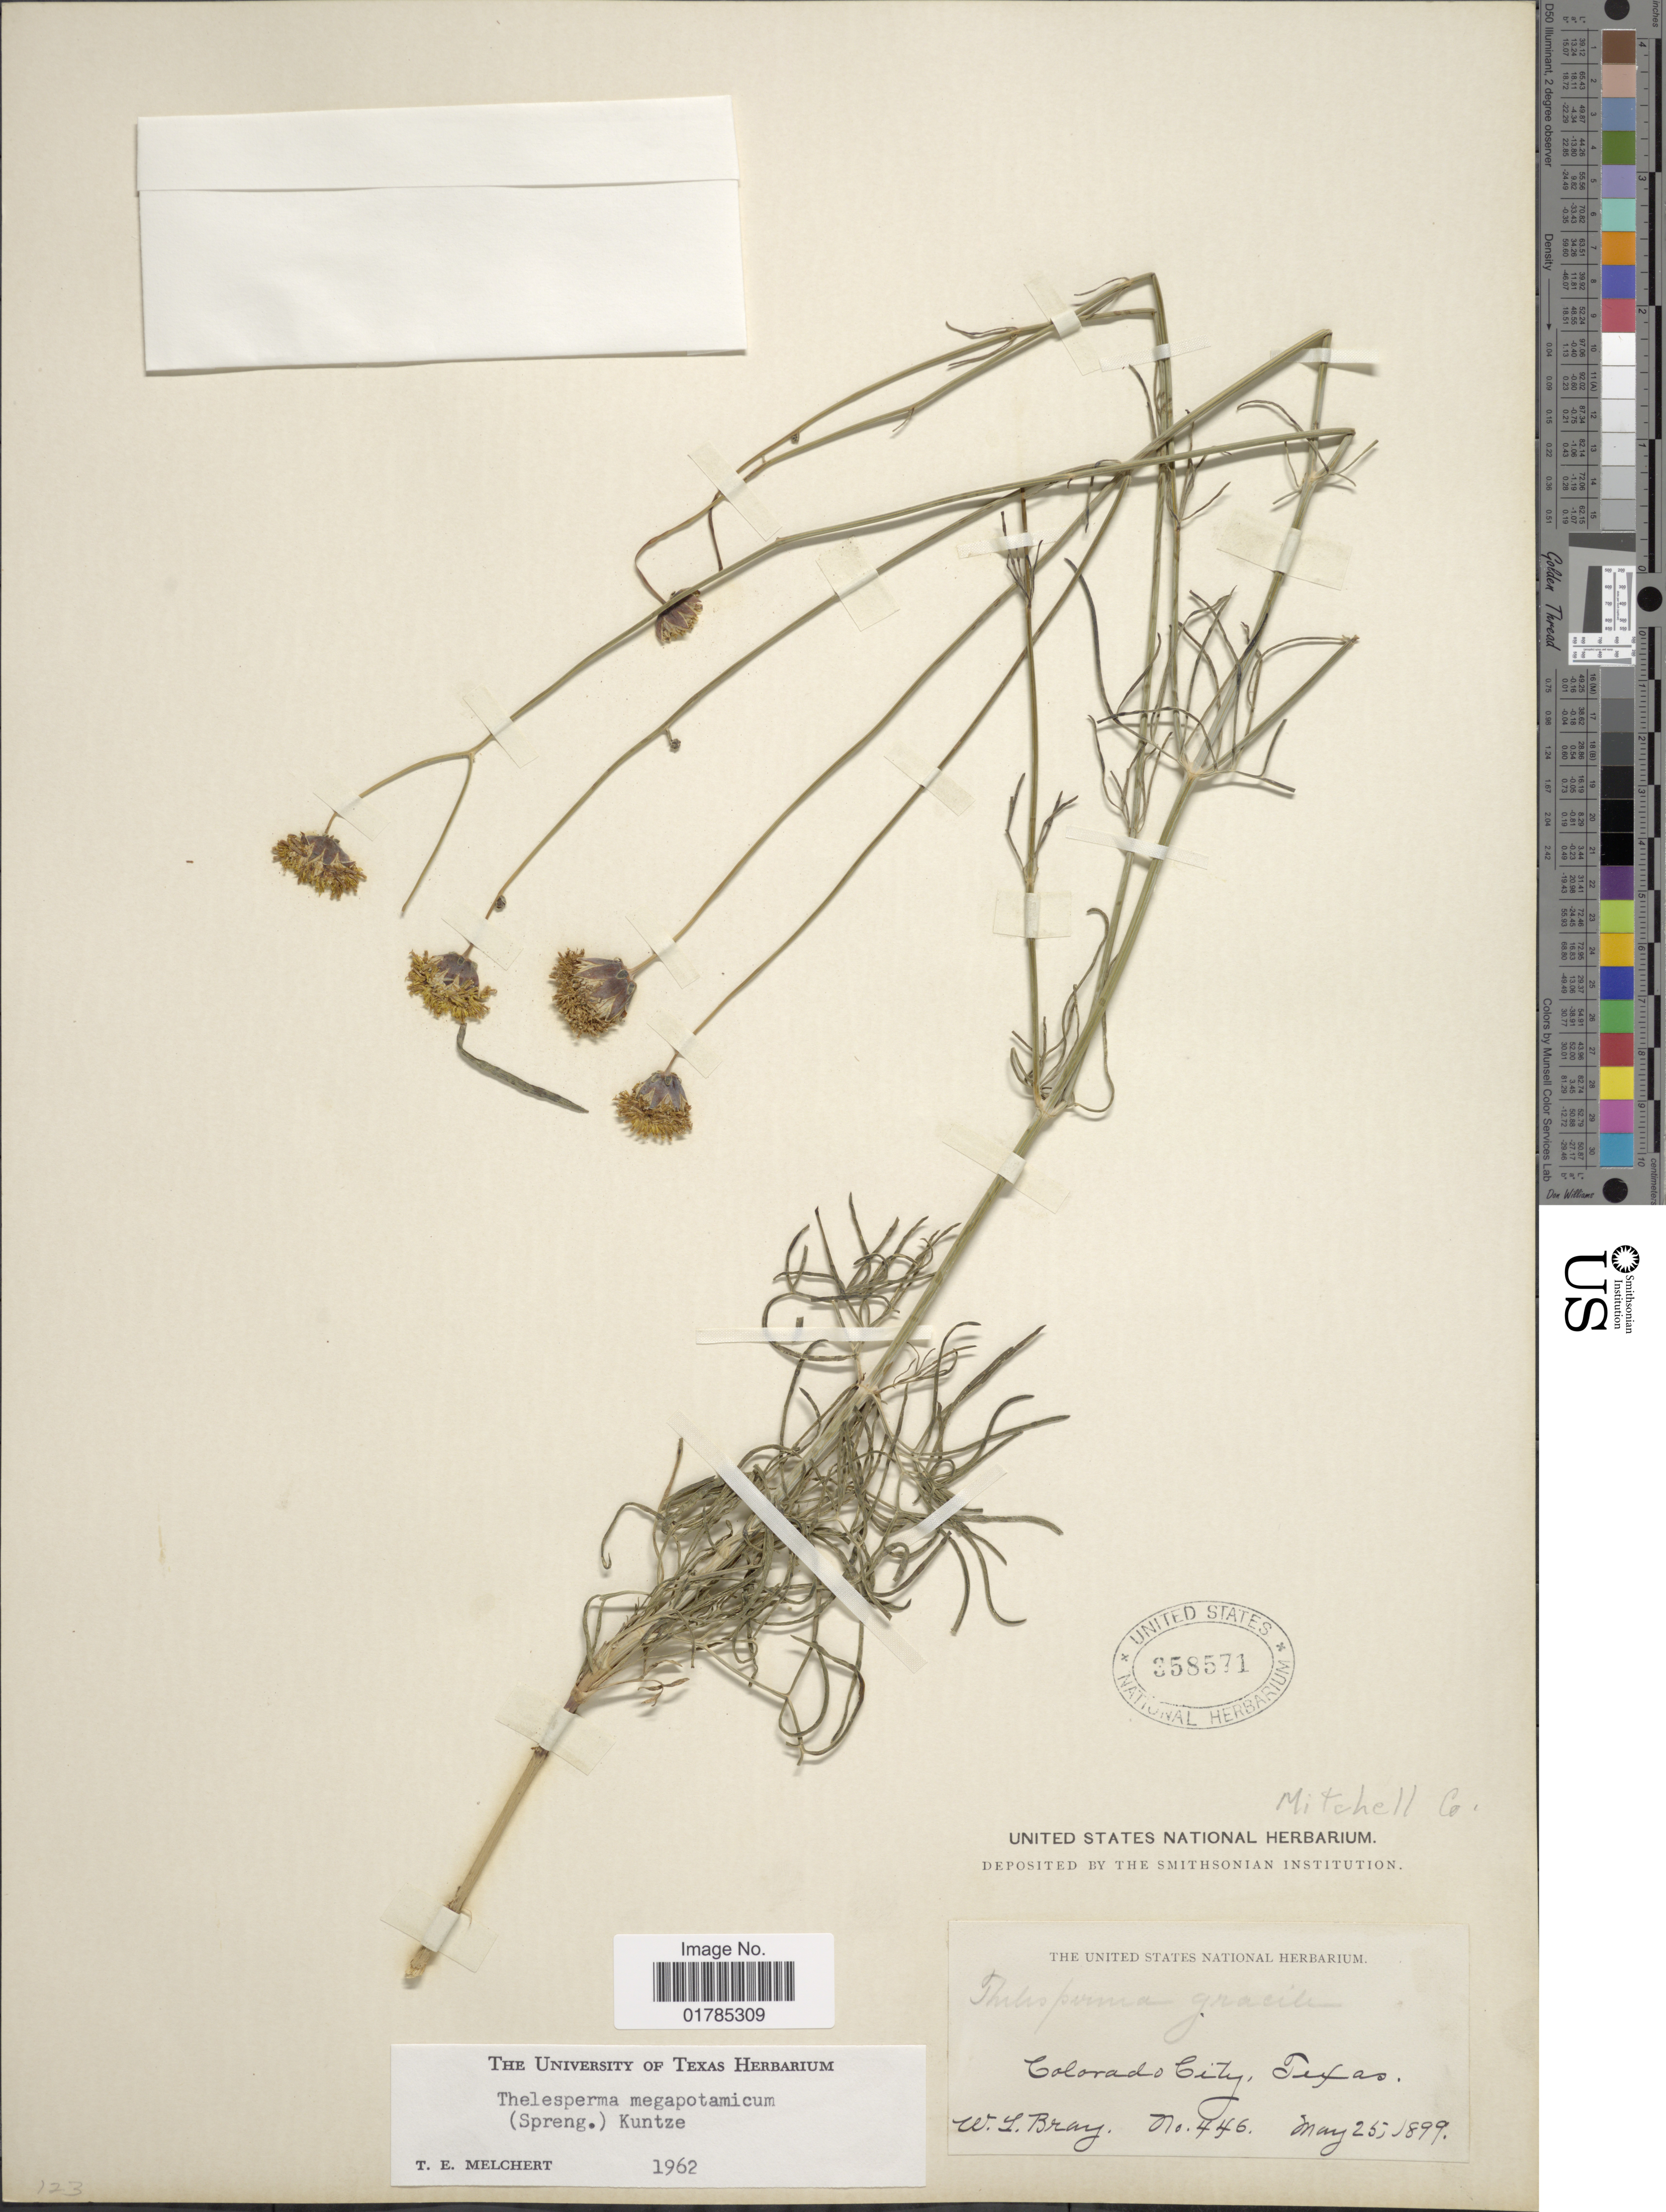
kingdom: Plantae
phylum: Tracheophyta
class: Magnoliopsida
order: Asterales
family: Asteraceae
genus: Thelesperma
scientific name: Thelesperma megapotamicum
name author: (Spreng.) Herter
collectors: W. L. Bray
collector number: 446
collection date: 1899-05-25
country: United States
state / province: Texas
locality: Colorado City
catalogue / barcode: US 358571